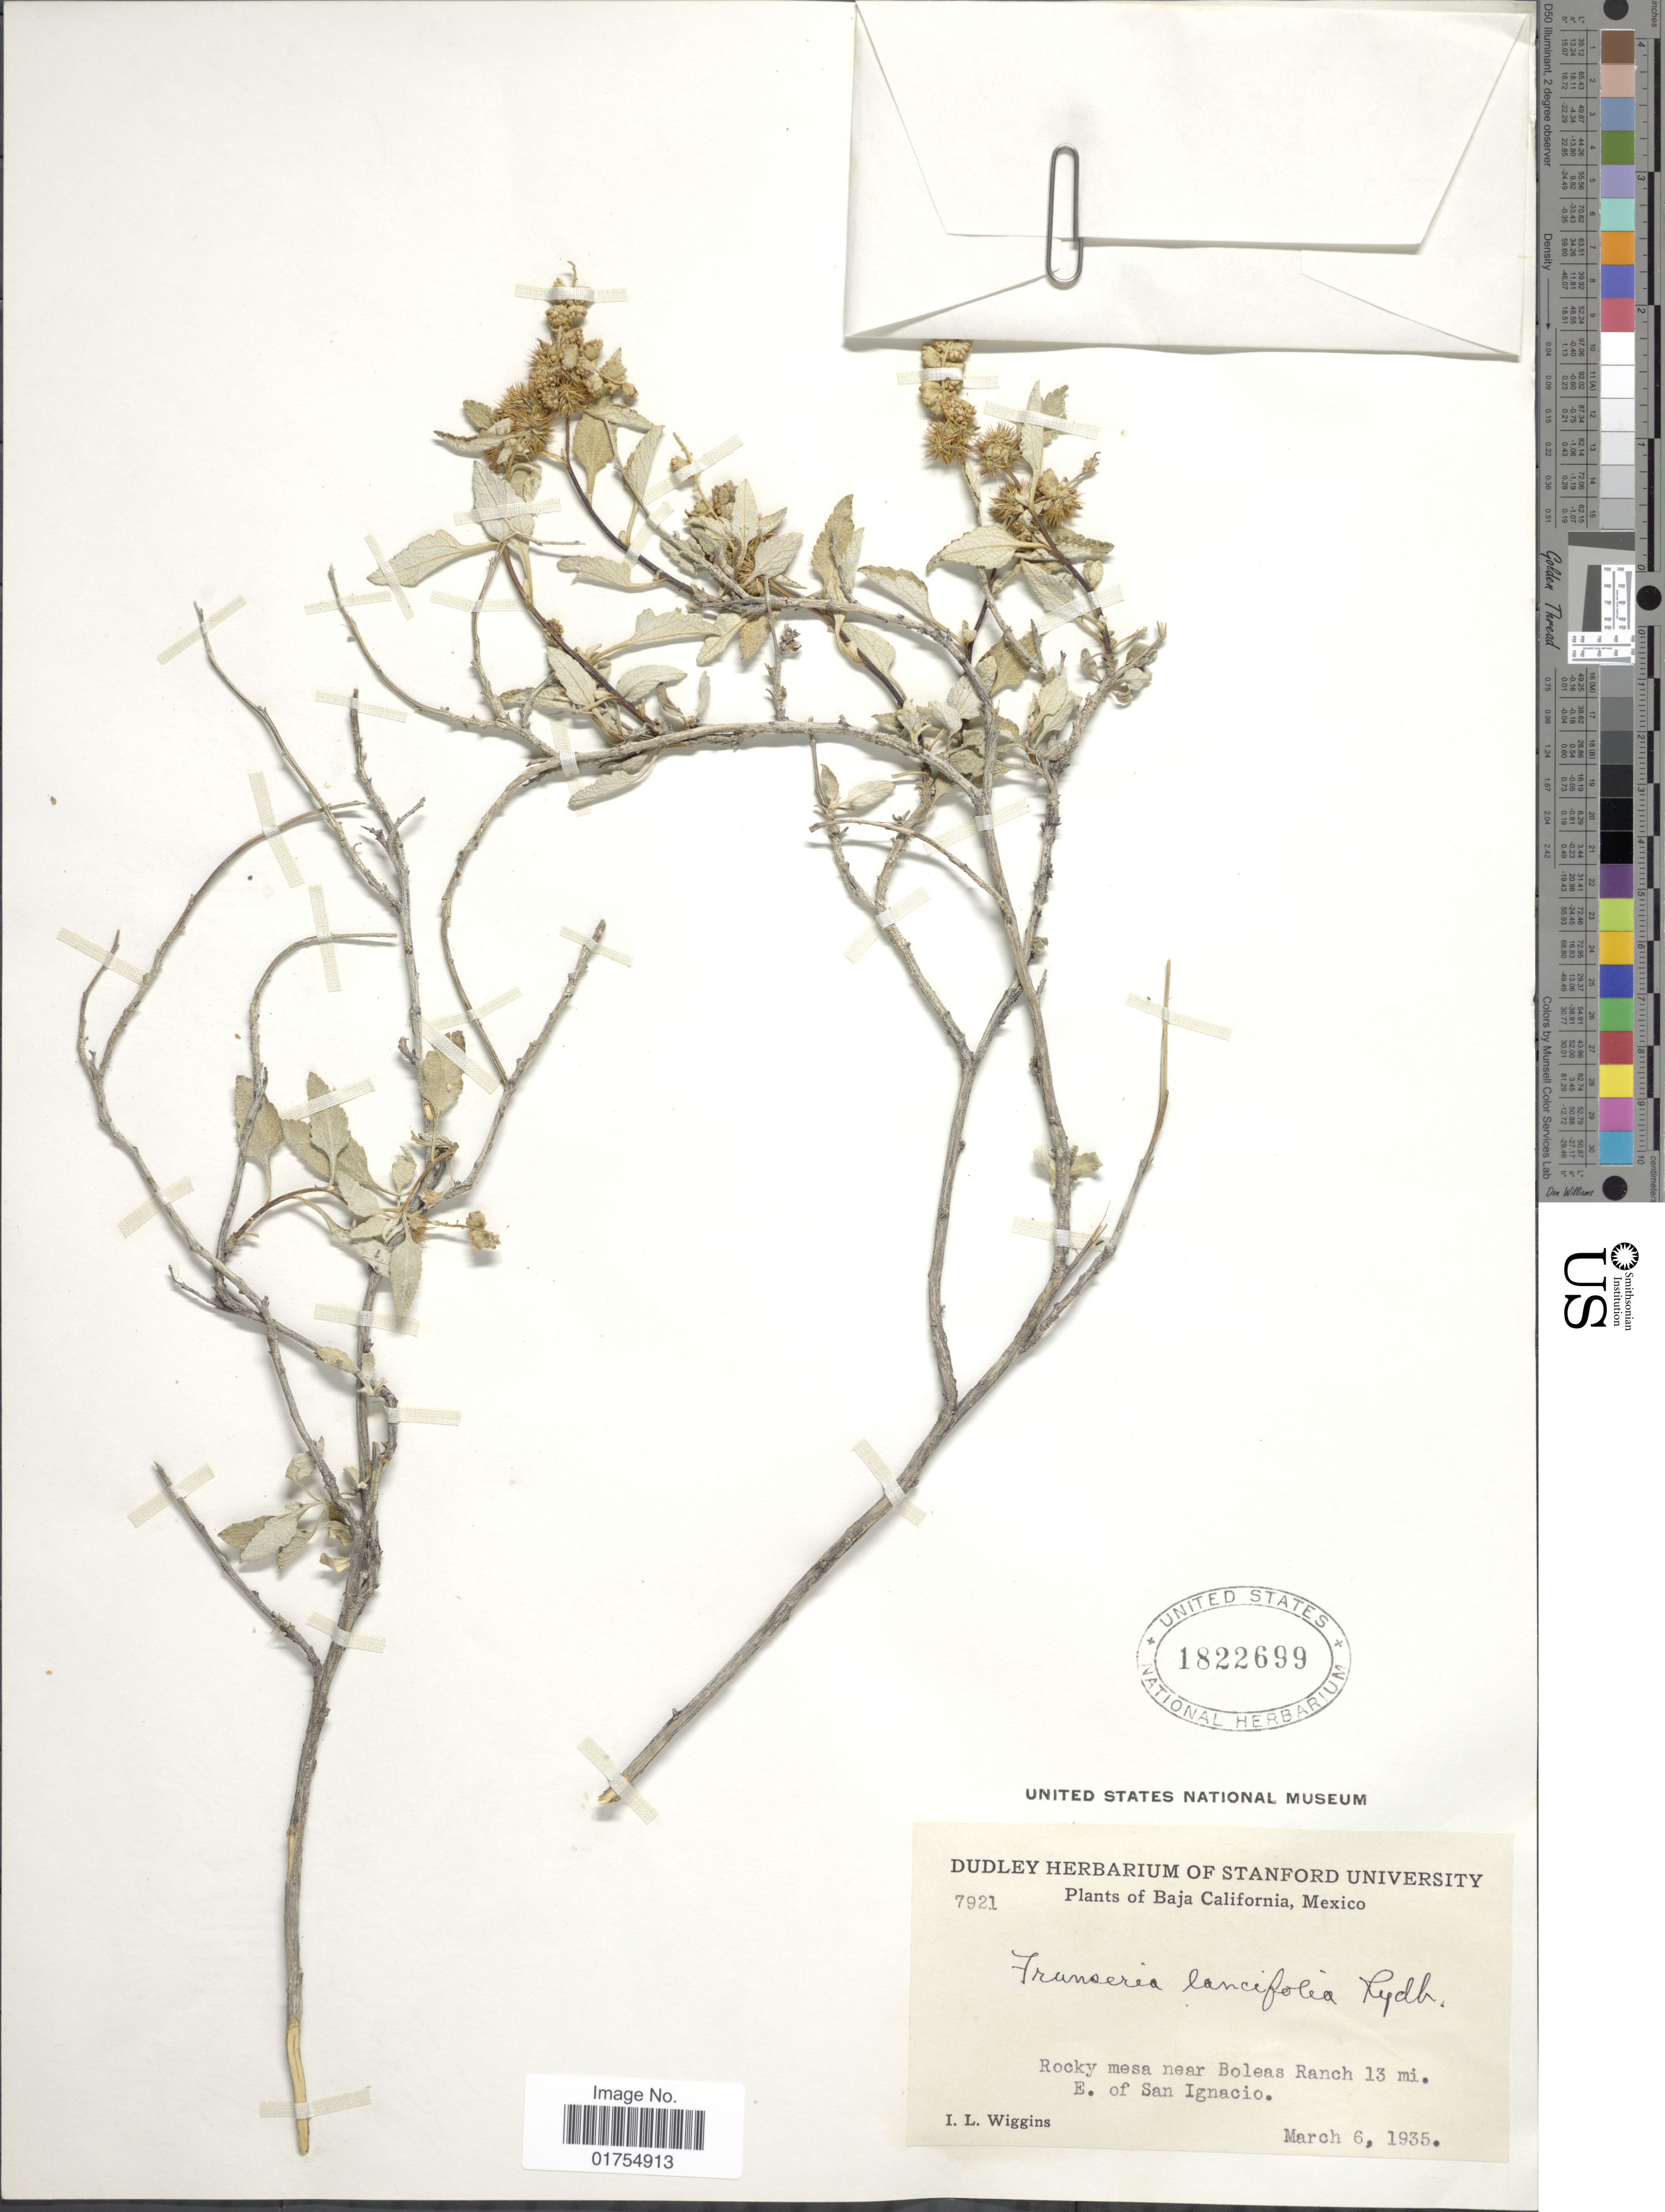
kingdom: Plantae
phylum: Tracheophyta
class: Magnoliopsida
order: Asterales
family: Asteraceae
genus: Franseria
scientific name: Franseria lancifolia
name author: Rydb.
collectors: I. L. Wiggins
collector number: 7921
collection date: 1935-03-06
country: Mexico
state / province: Baja California Sur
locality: Rocky mesa near Boleas Ranch 13 mi. E. of San Ignacio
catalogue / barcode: US 1822699